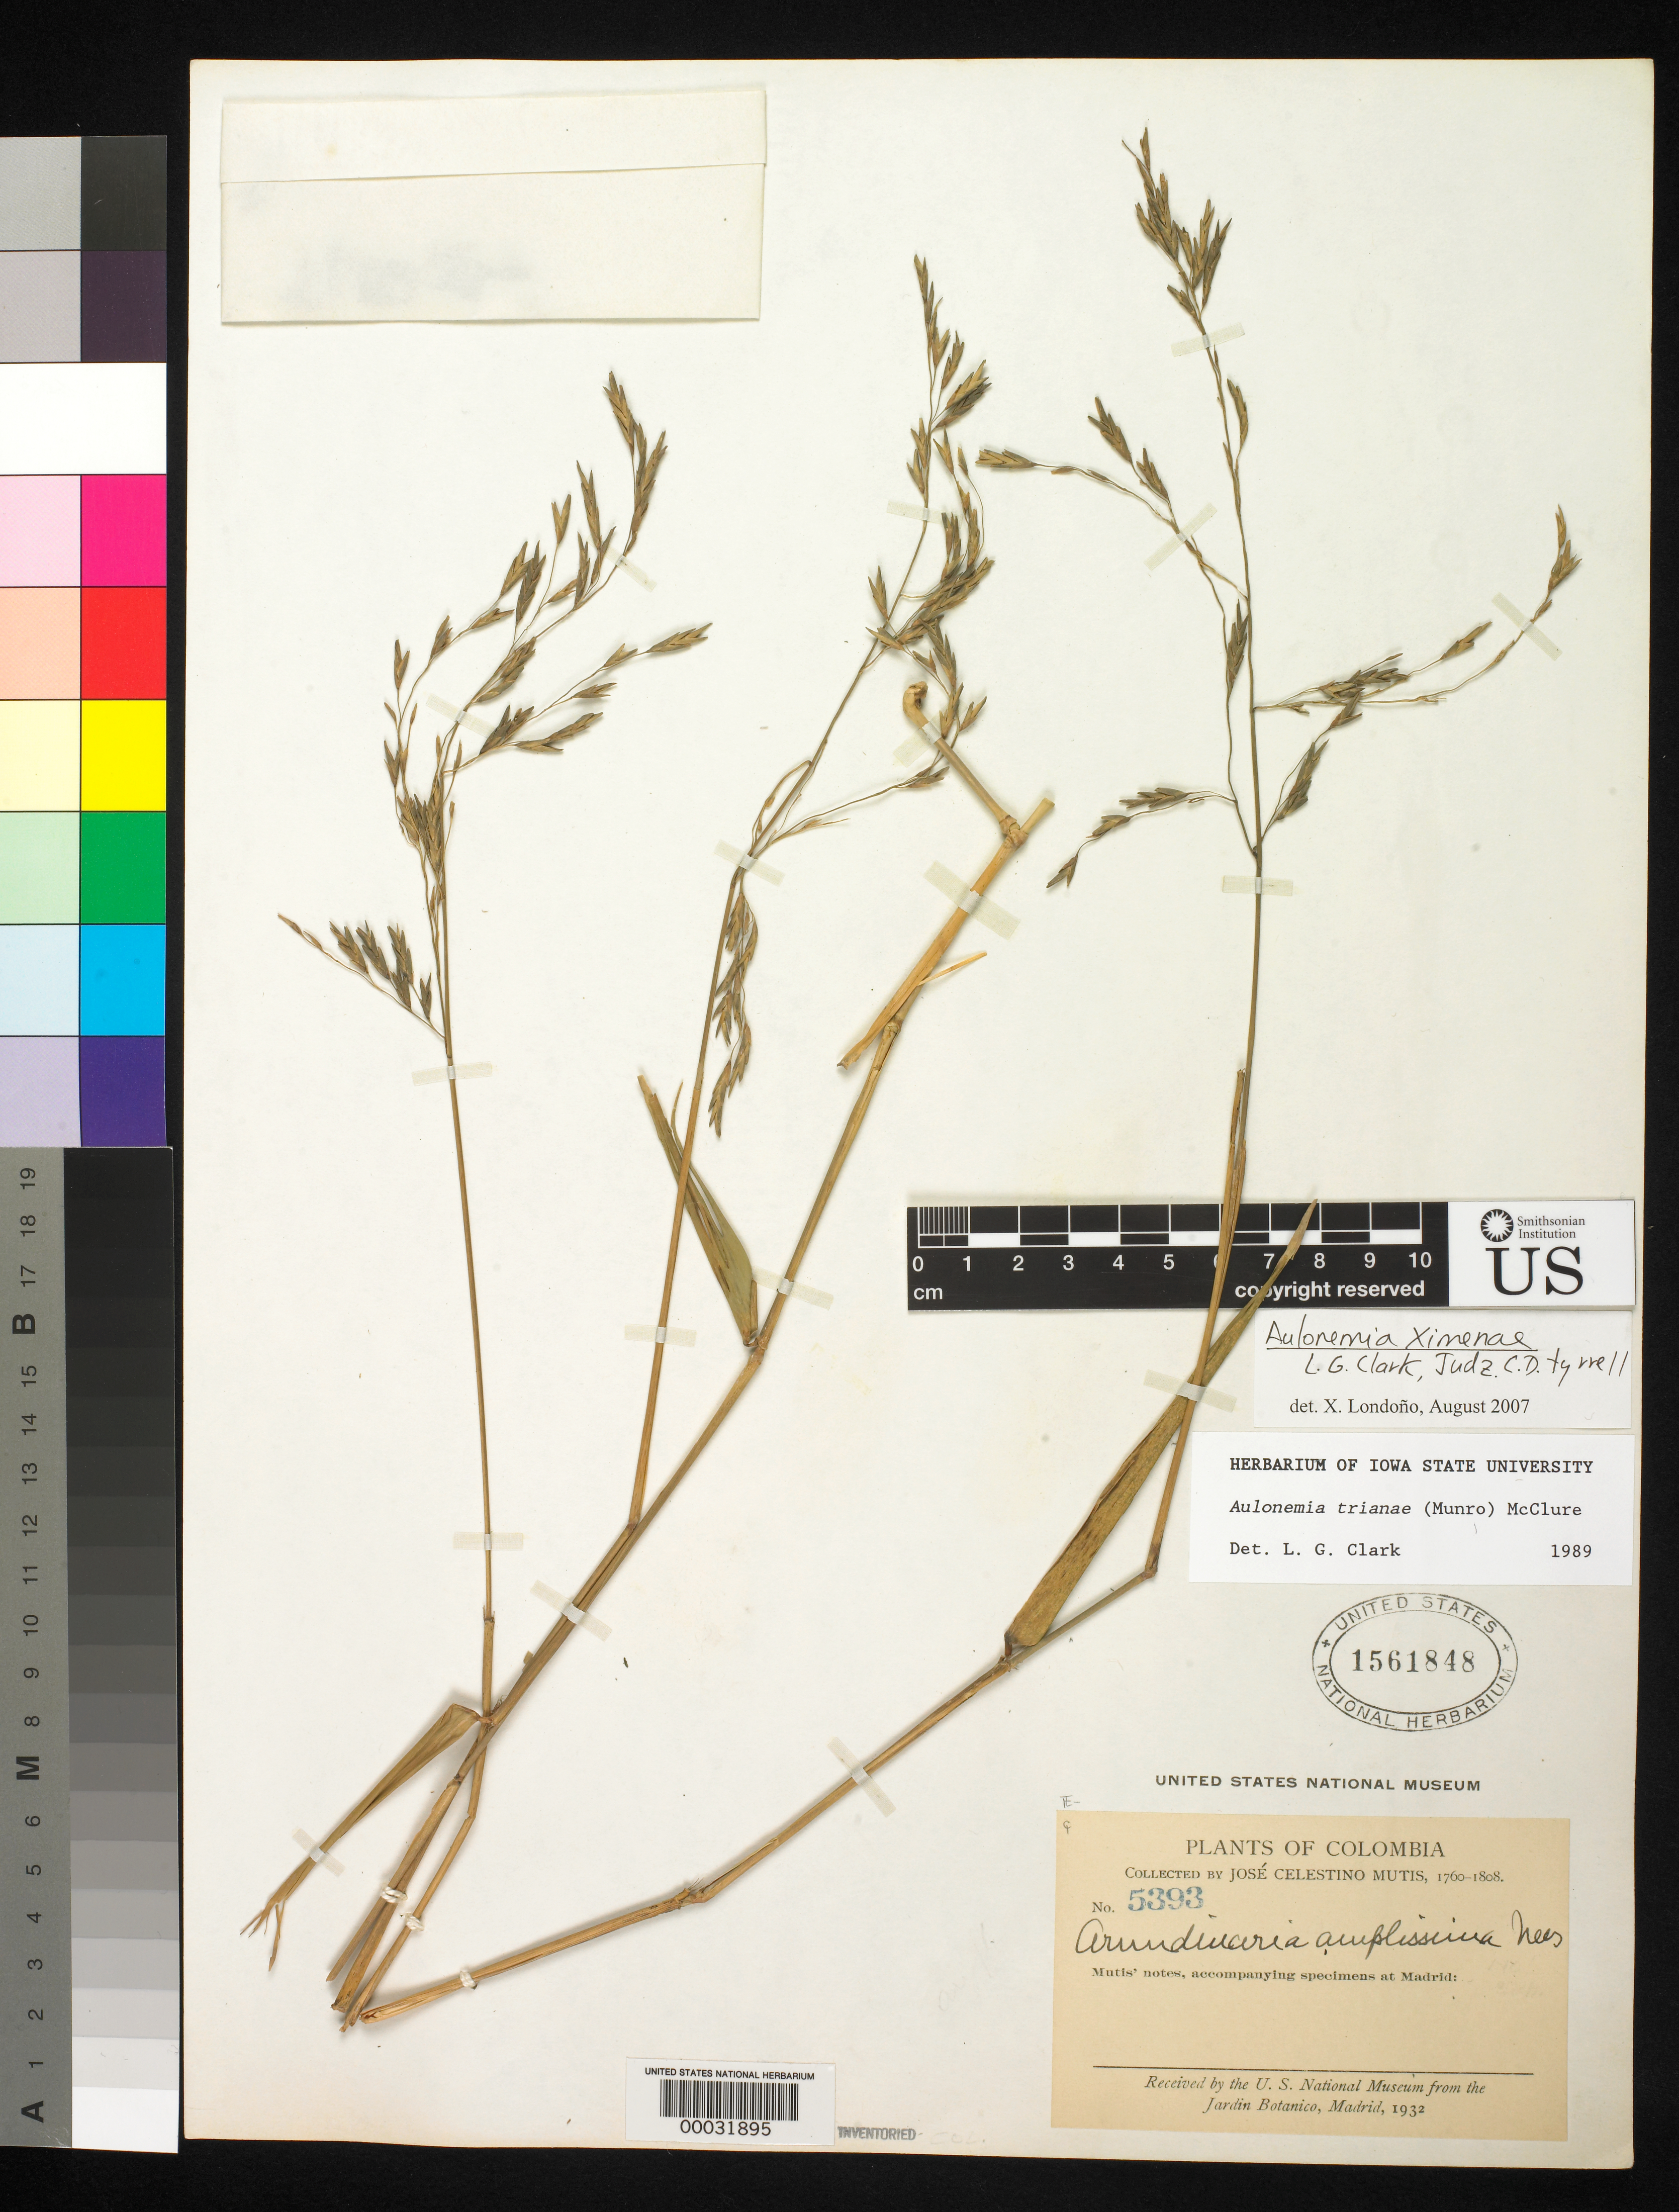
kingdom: Plantae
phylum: Tracheophyta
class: Liliopsida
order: Poales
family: Poaceae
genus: Aulonemia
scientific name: Aulonemia ximenae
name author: L.G. Clark et al.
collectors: J. C. B. Mutis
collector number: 5393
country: Colombia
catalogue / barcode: US 1561848